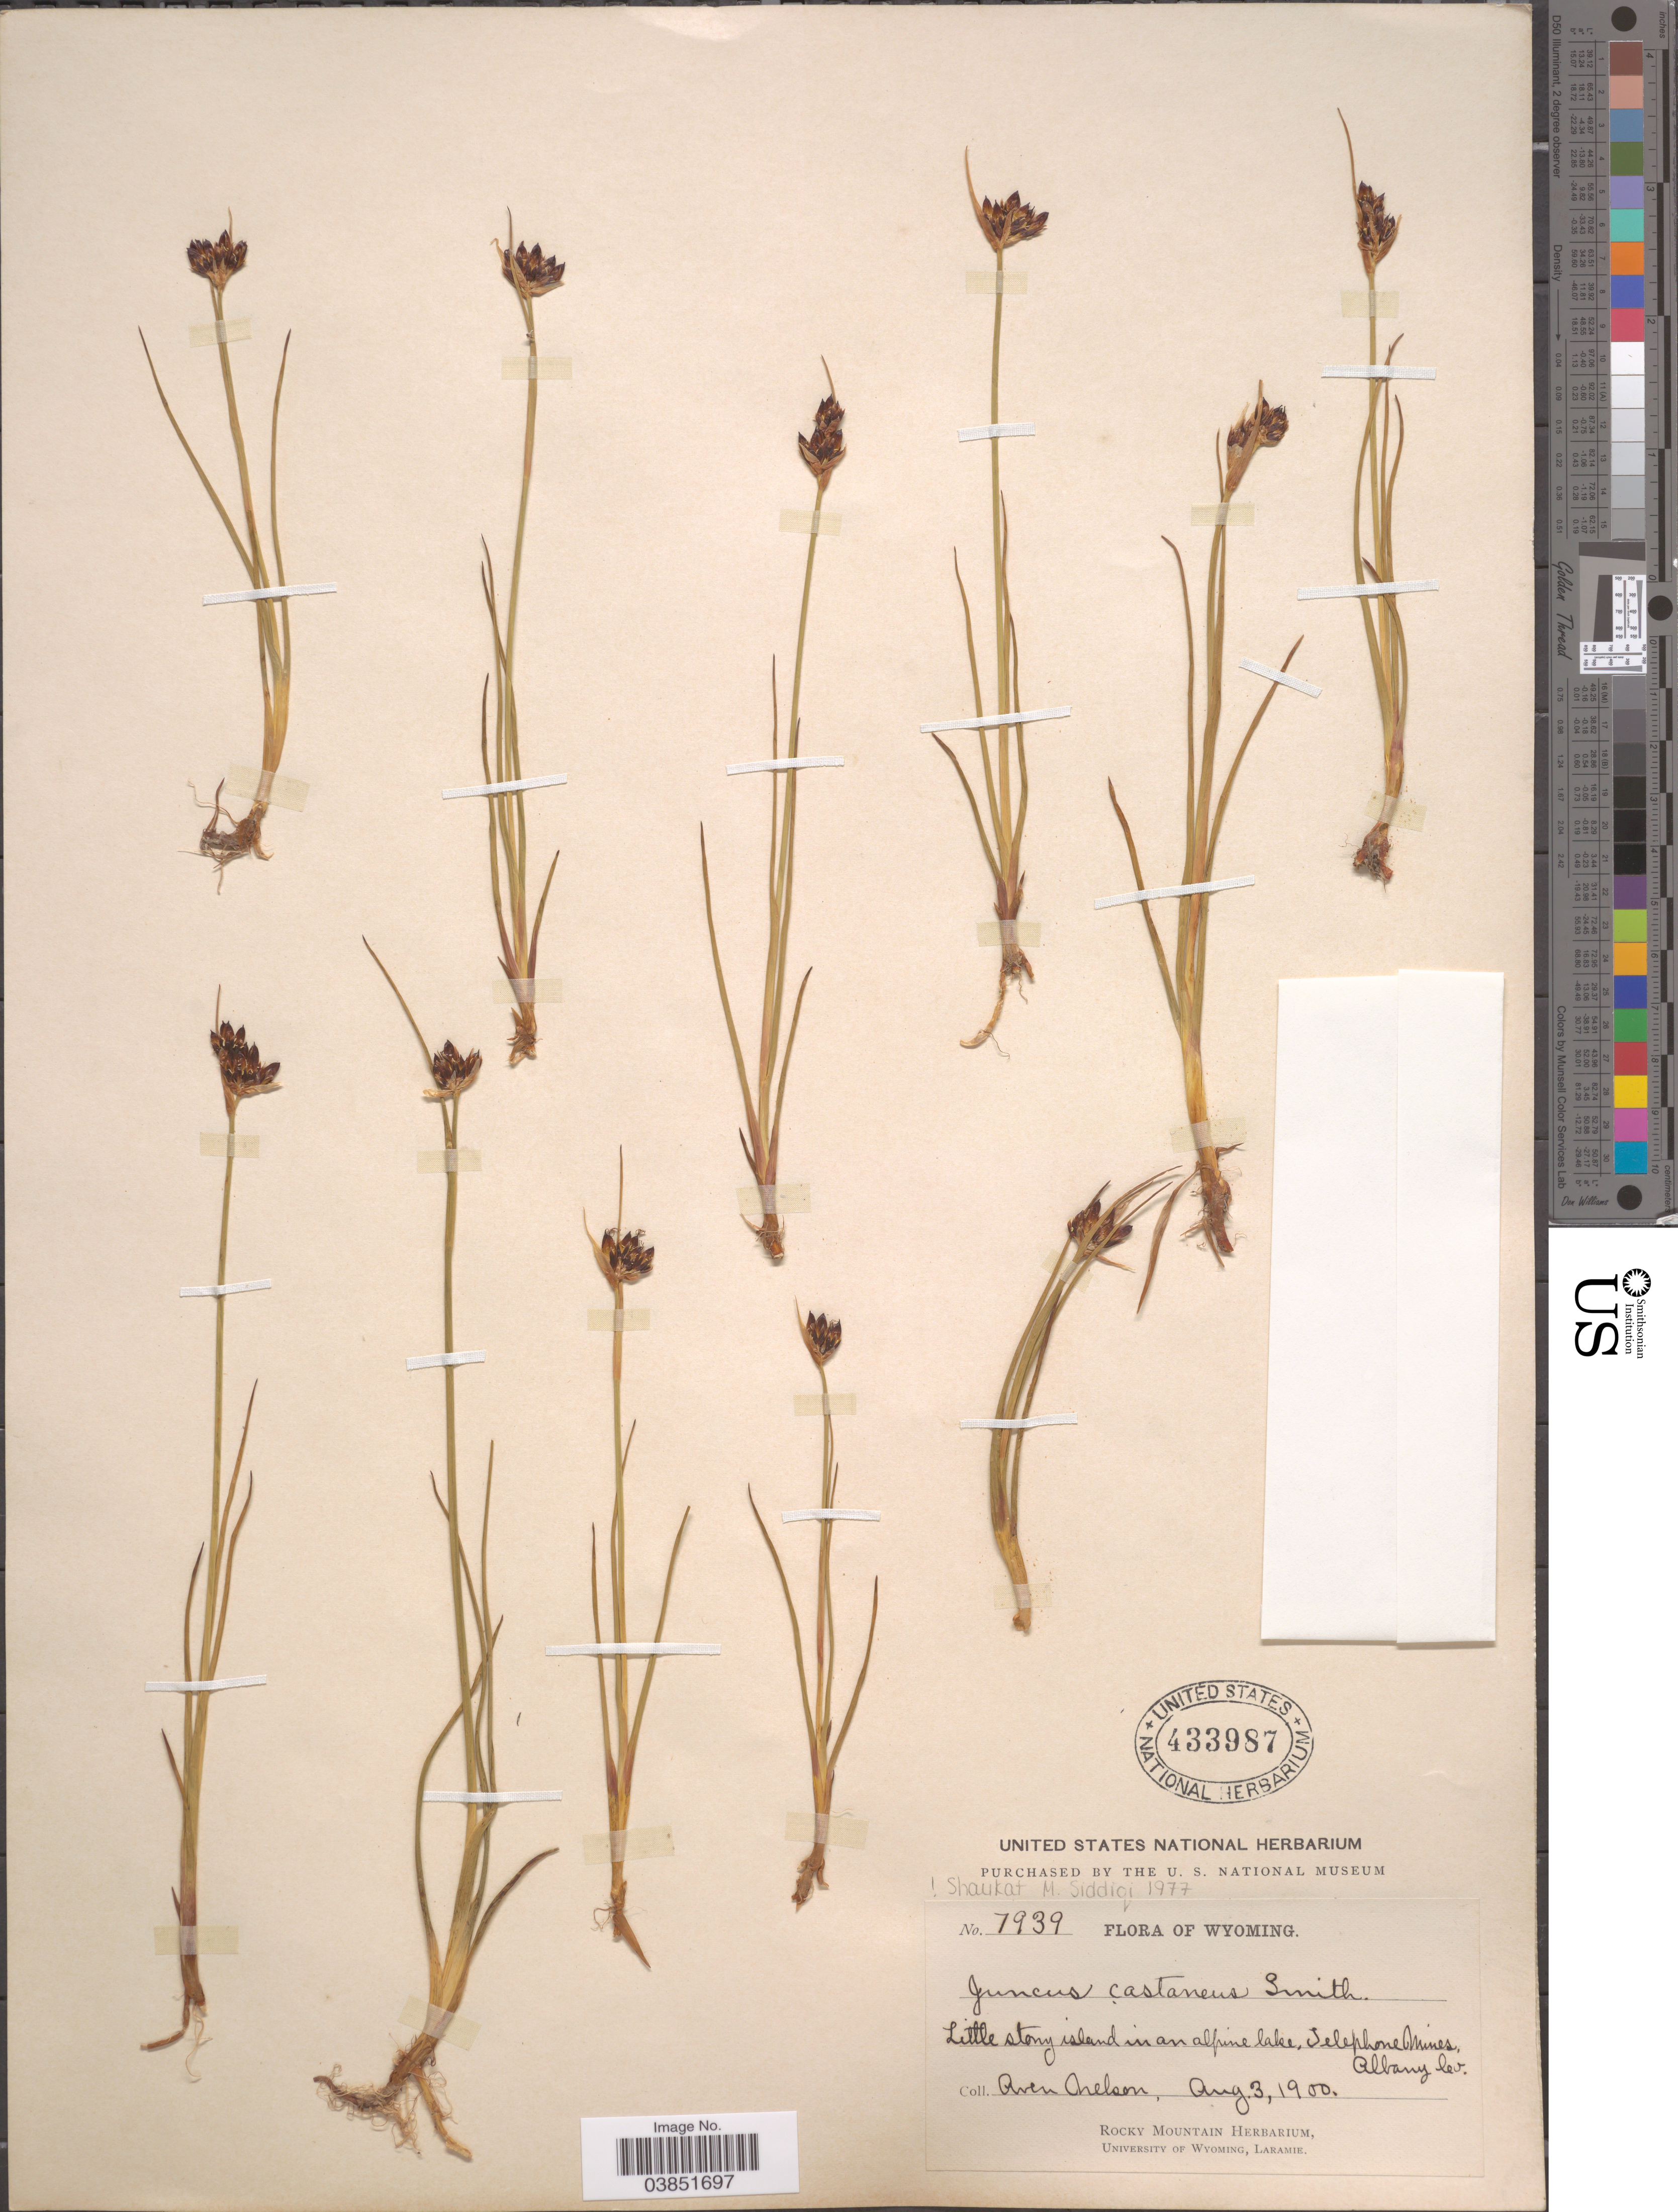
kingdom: Plantae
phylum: Tracheophyta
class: Liliopsida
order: Poales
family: Juncaceae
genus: Juncus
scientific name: Juncus castaneus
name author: Sm.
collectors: A. Nelson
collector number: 7939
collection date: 1900-08-03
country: United States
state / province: Wyoming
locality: Little stony island in an alpine lake, Telephone Mines, Albany Co.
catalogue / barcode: US 433987